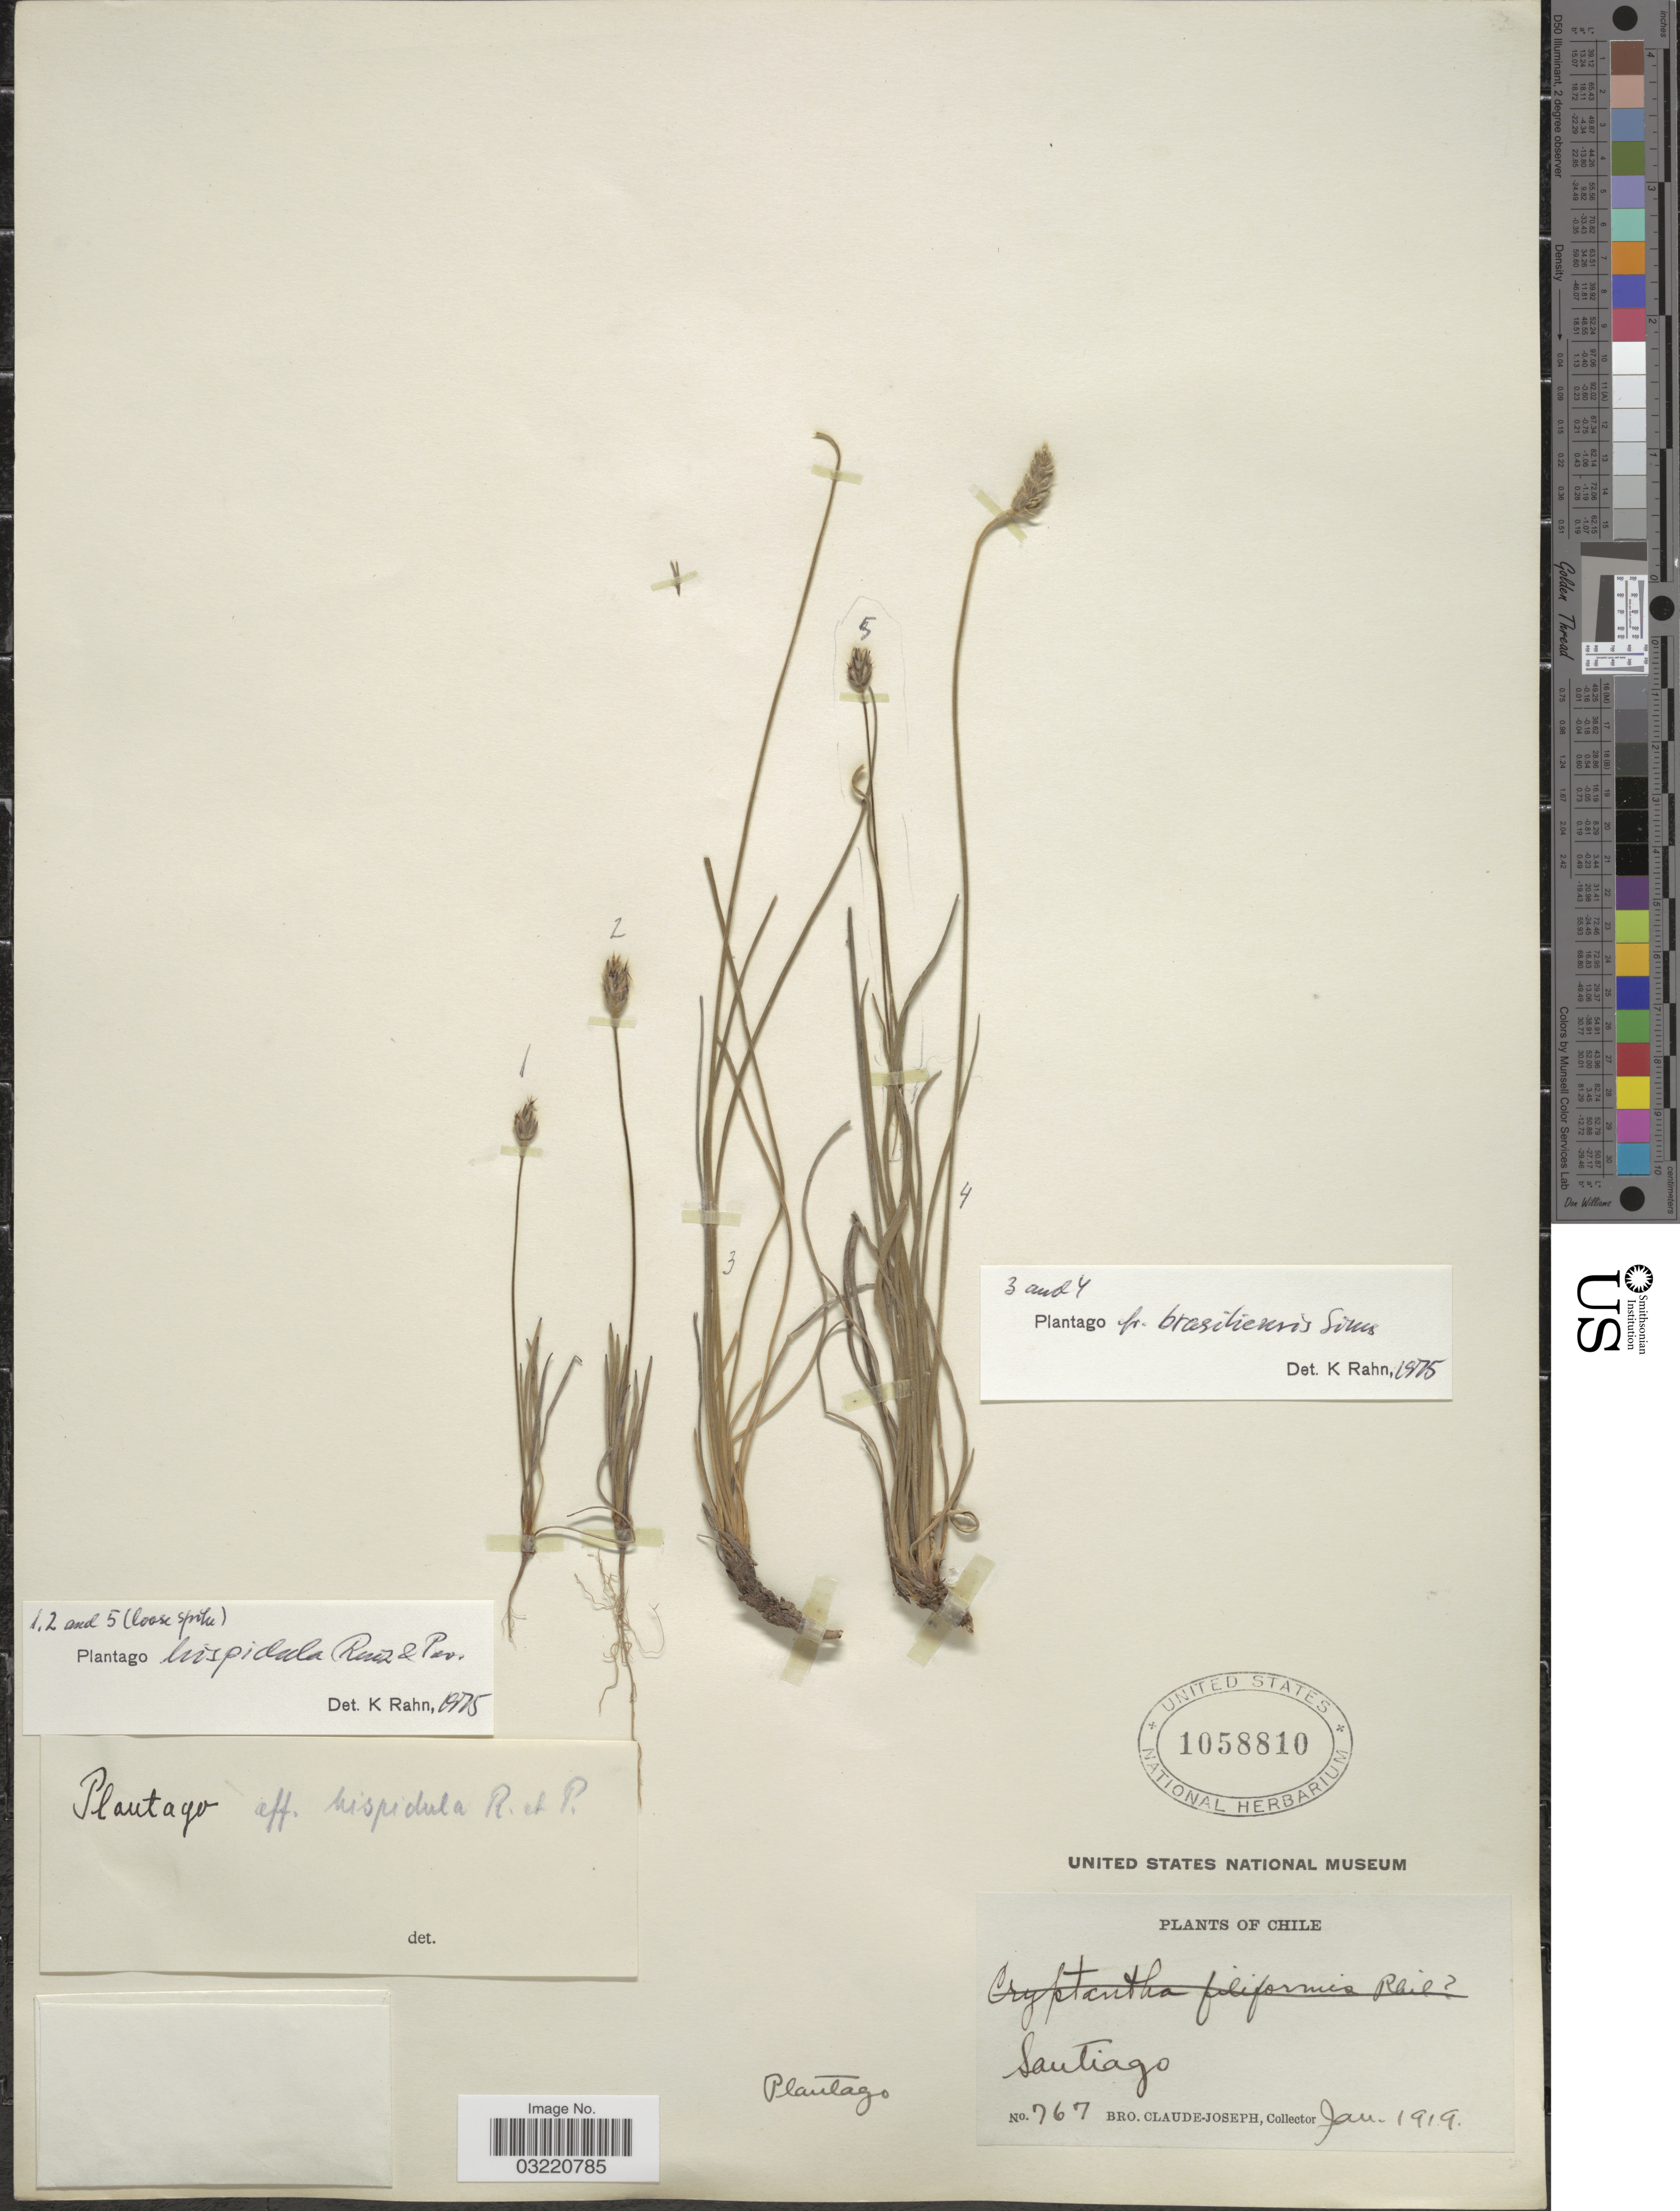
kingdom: Plantae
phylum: Tracheophyta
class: Magnoliopsida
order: Lamiales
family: Plantaginaceae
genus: Plantago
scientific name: Plantago hispidula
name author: Ruiz & Pav.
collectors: Bro. Claude-Joseph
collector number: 767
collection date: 1919-01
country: Chile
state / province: Región Metropolitana (RM)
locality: Santiago.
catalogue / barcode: US 1058810